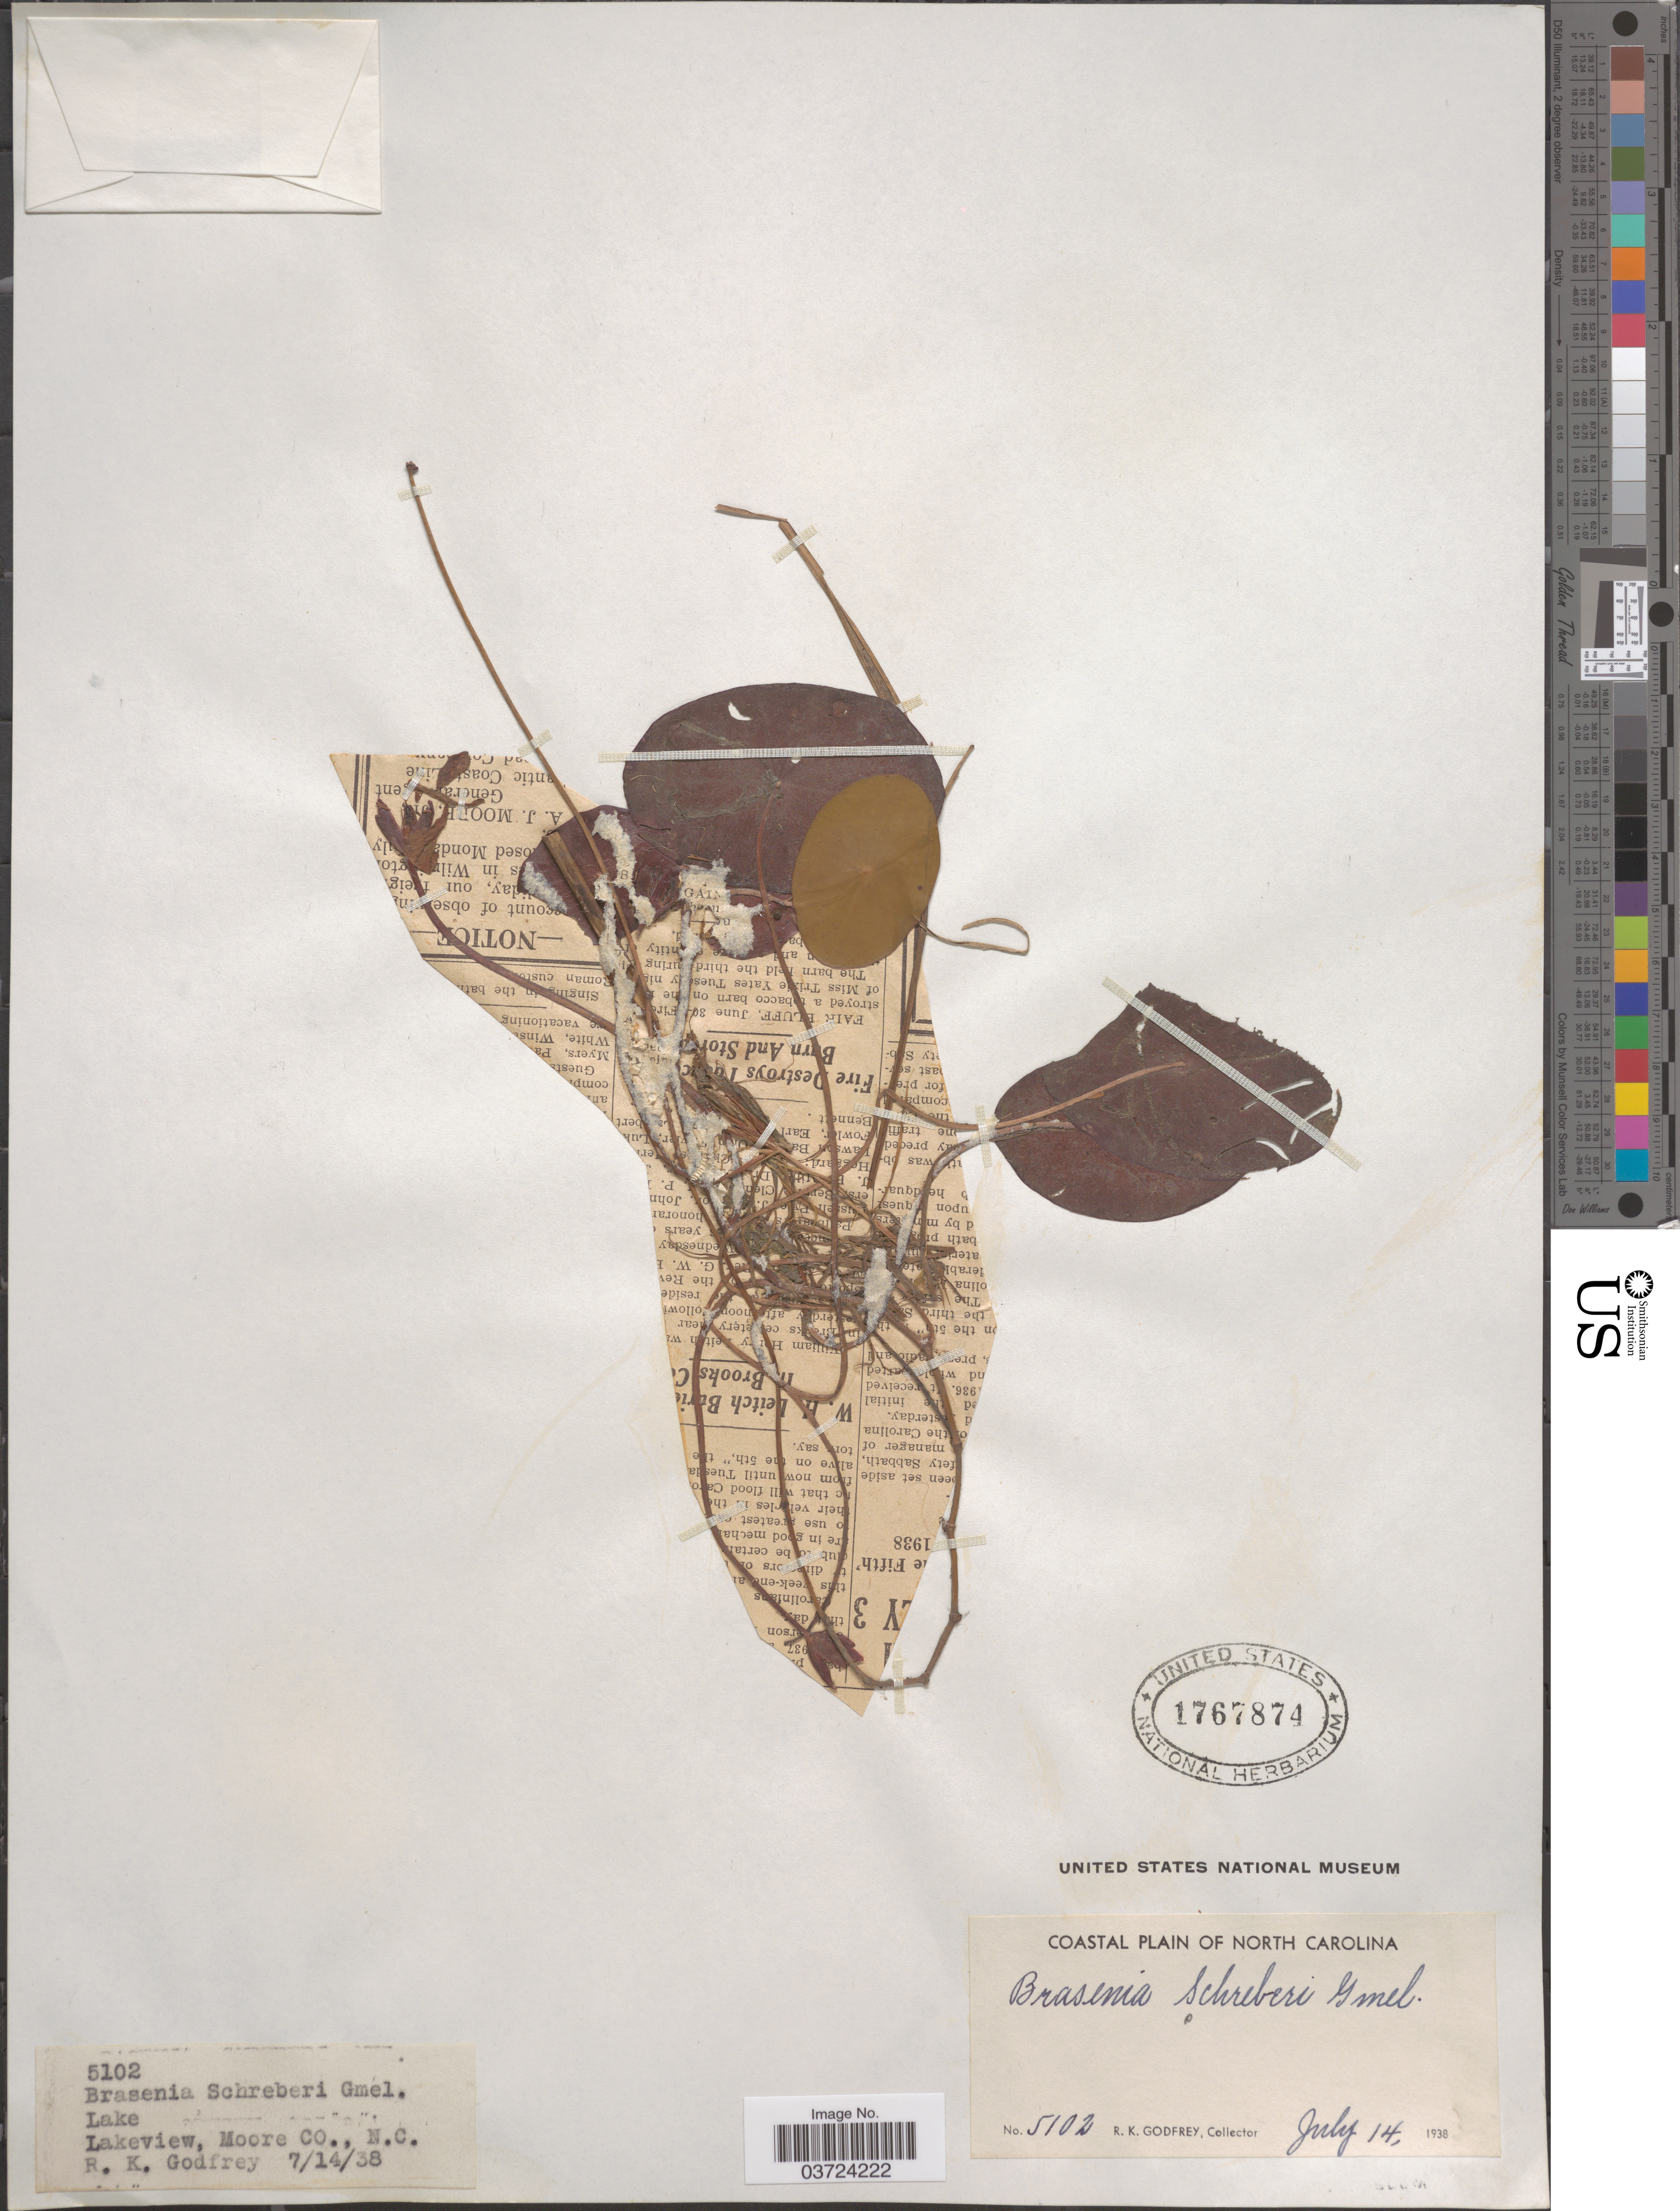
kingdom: Plantae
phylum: Tracheophyta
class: Magnoliopsida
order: Nymphaeales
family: Cabombaceae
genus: Brasenia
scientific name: Brasenia schreberi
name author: J.F. Gmel.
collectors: R. K. Godfrey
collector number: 5102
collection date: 1938-07-14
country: United States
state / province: North Carolina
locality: Coastal Plain of North Carolina. Lakeview, Moore Co.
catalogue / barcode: US 1767874